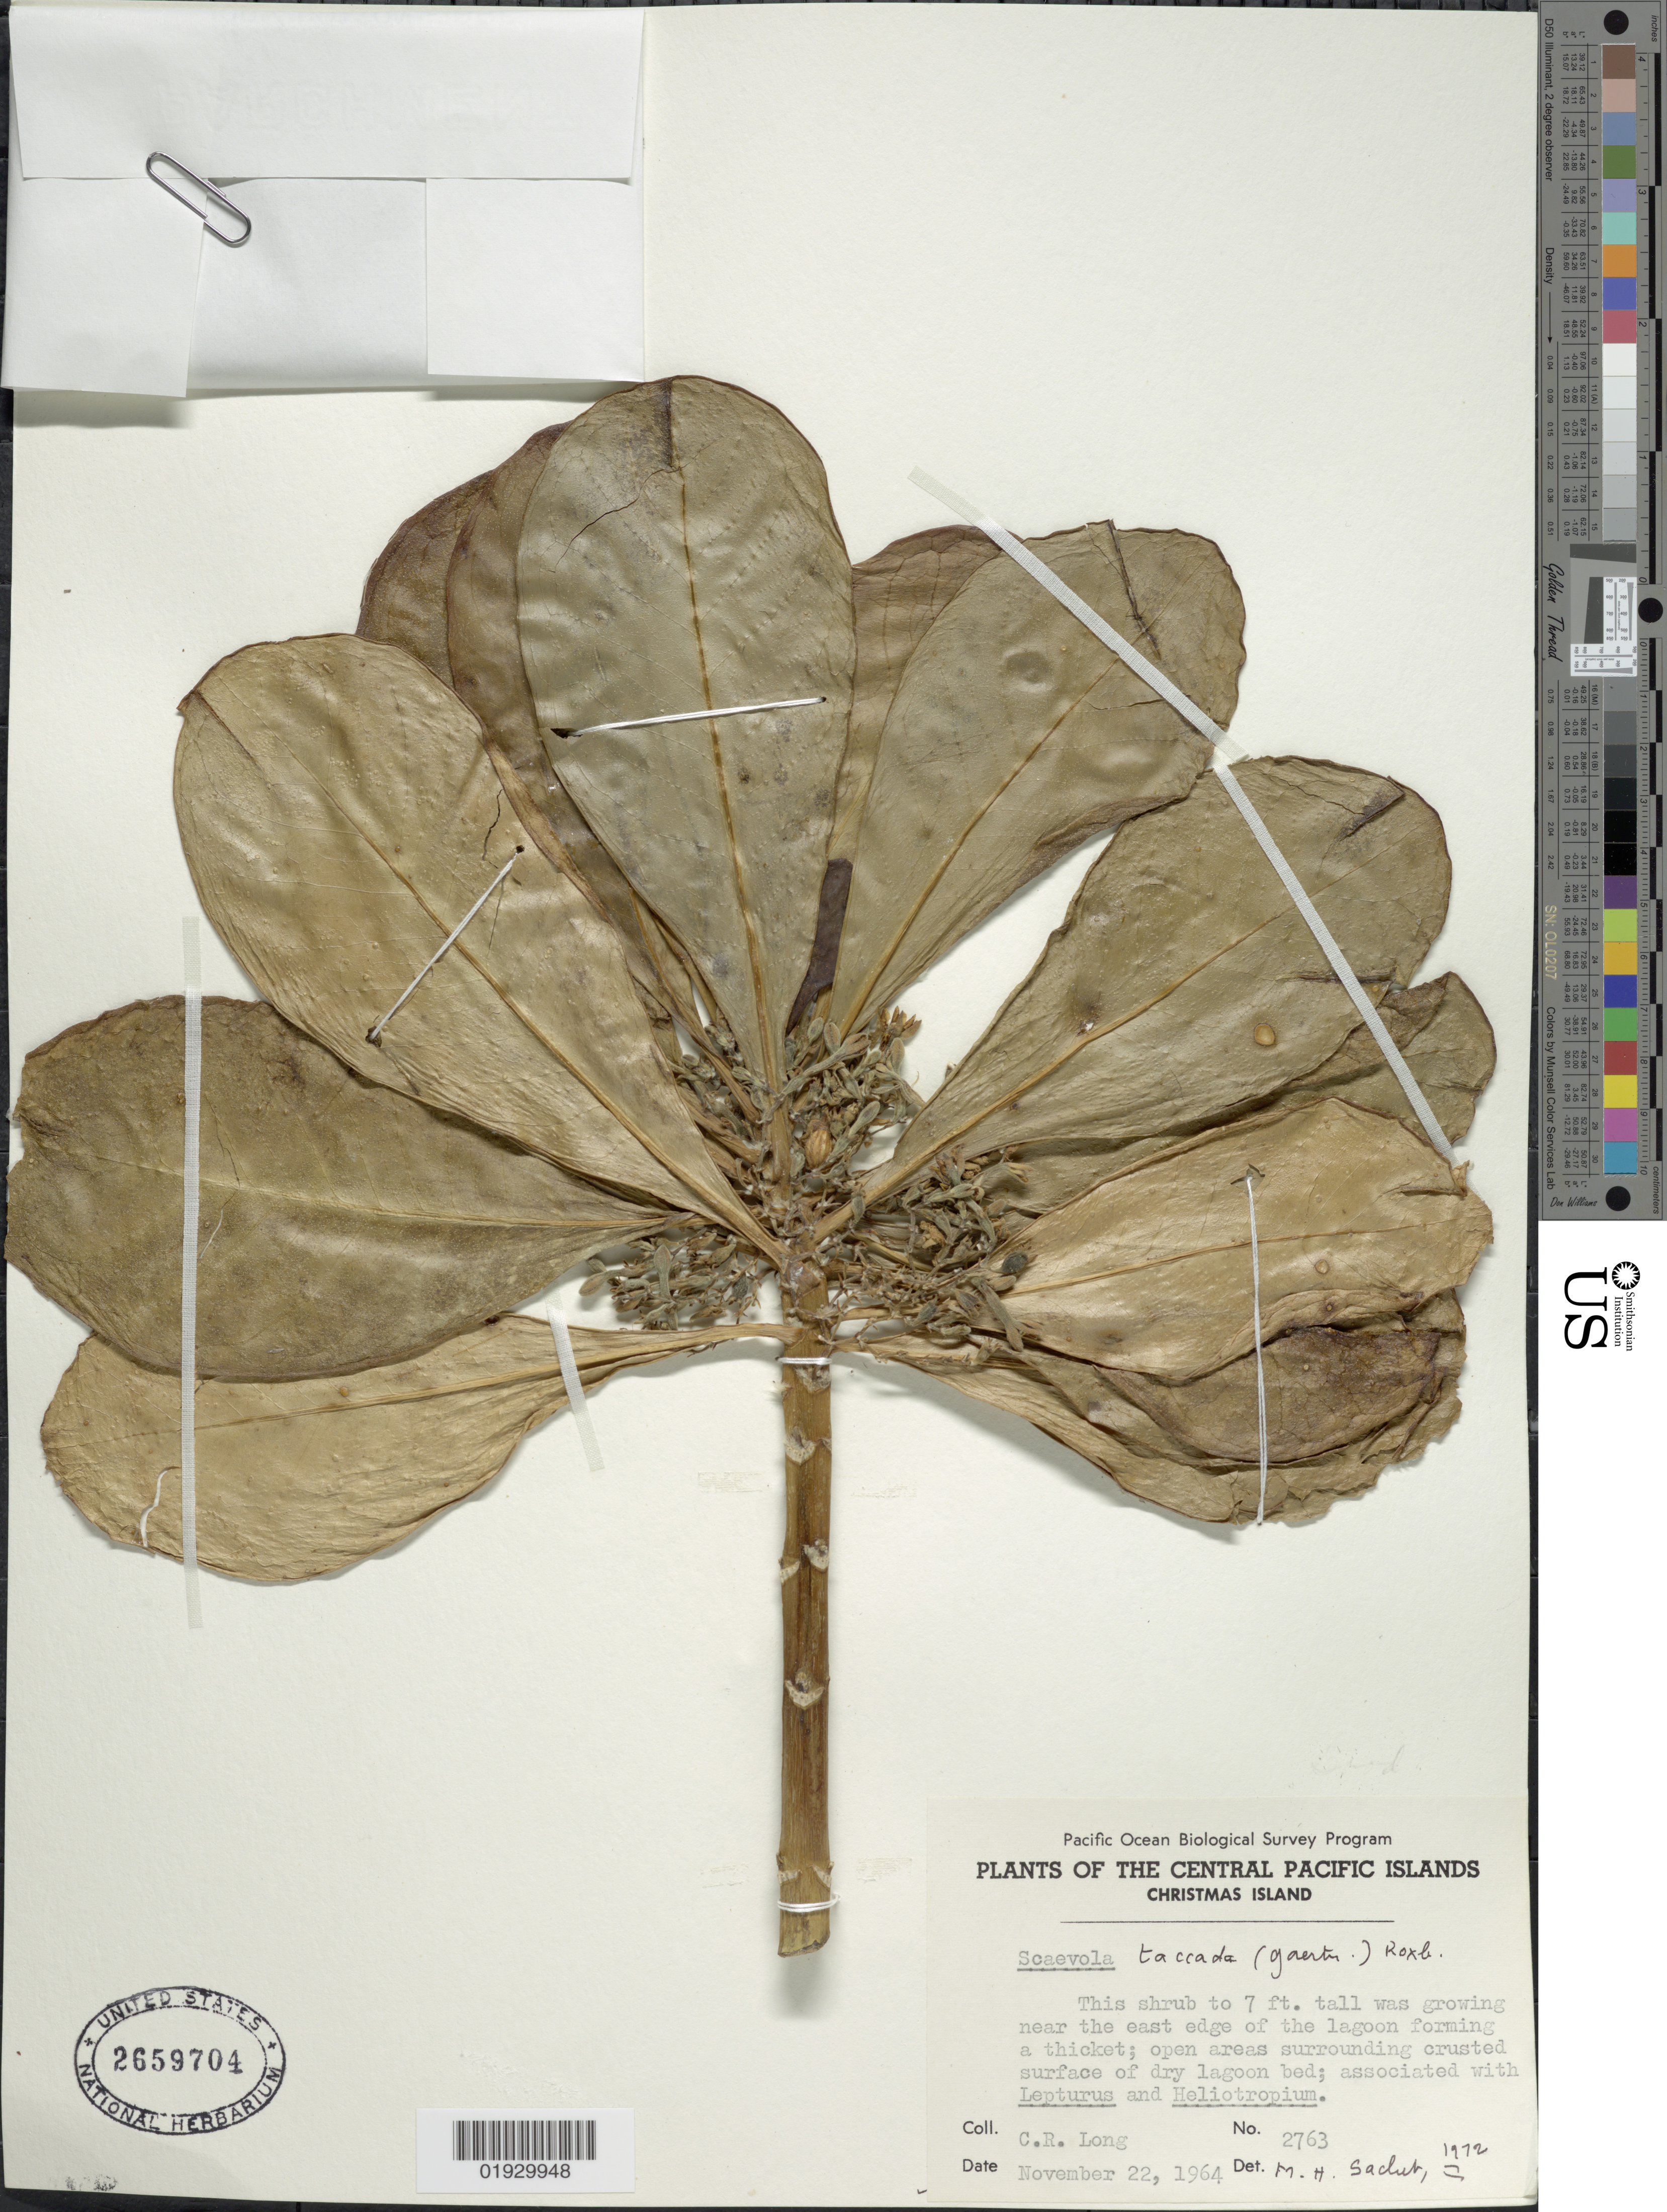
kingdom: Plantae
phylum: Tracheophyta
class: Magnoliopsida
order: Asterales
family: Goodeniaceae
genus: Scaevola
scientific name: Scaevola taccada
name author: (Gaertn.) Roxb.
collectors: C. R. Long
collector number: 2763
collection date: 1964-11-22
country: Australia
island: Christmas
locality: Central Pacific Islands. Christmas Island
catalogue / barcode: US 2659704